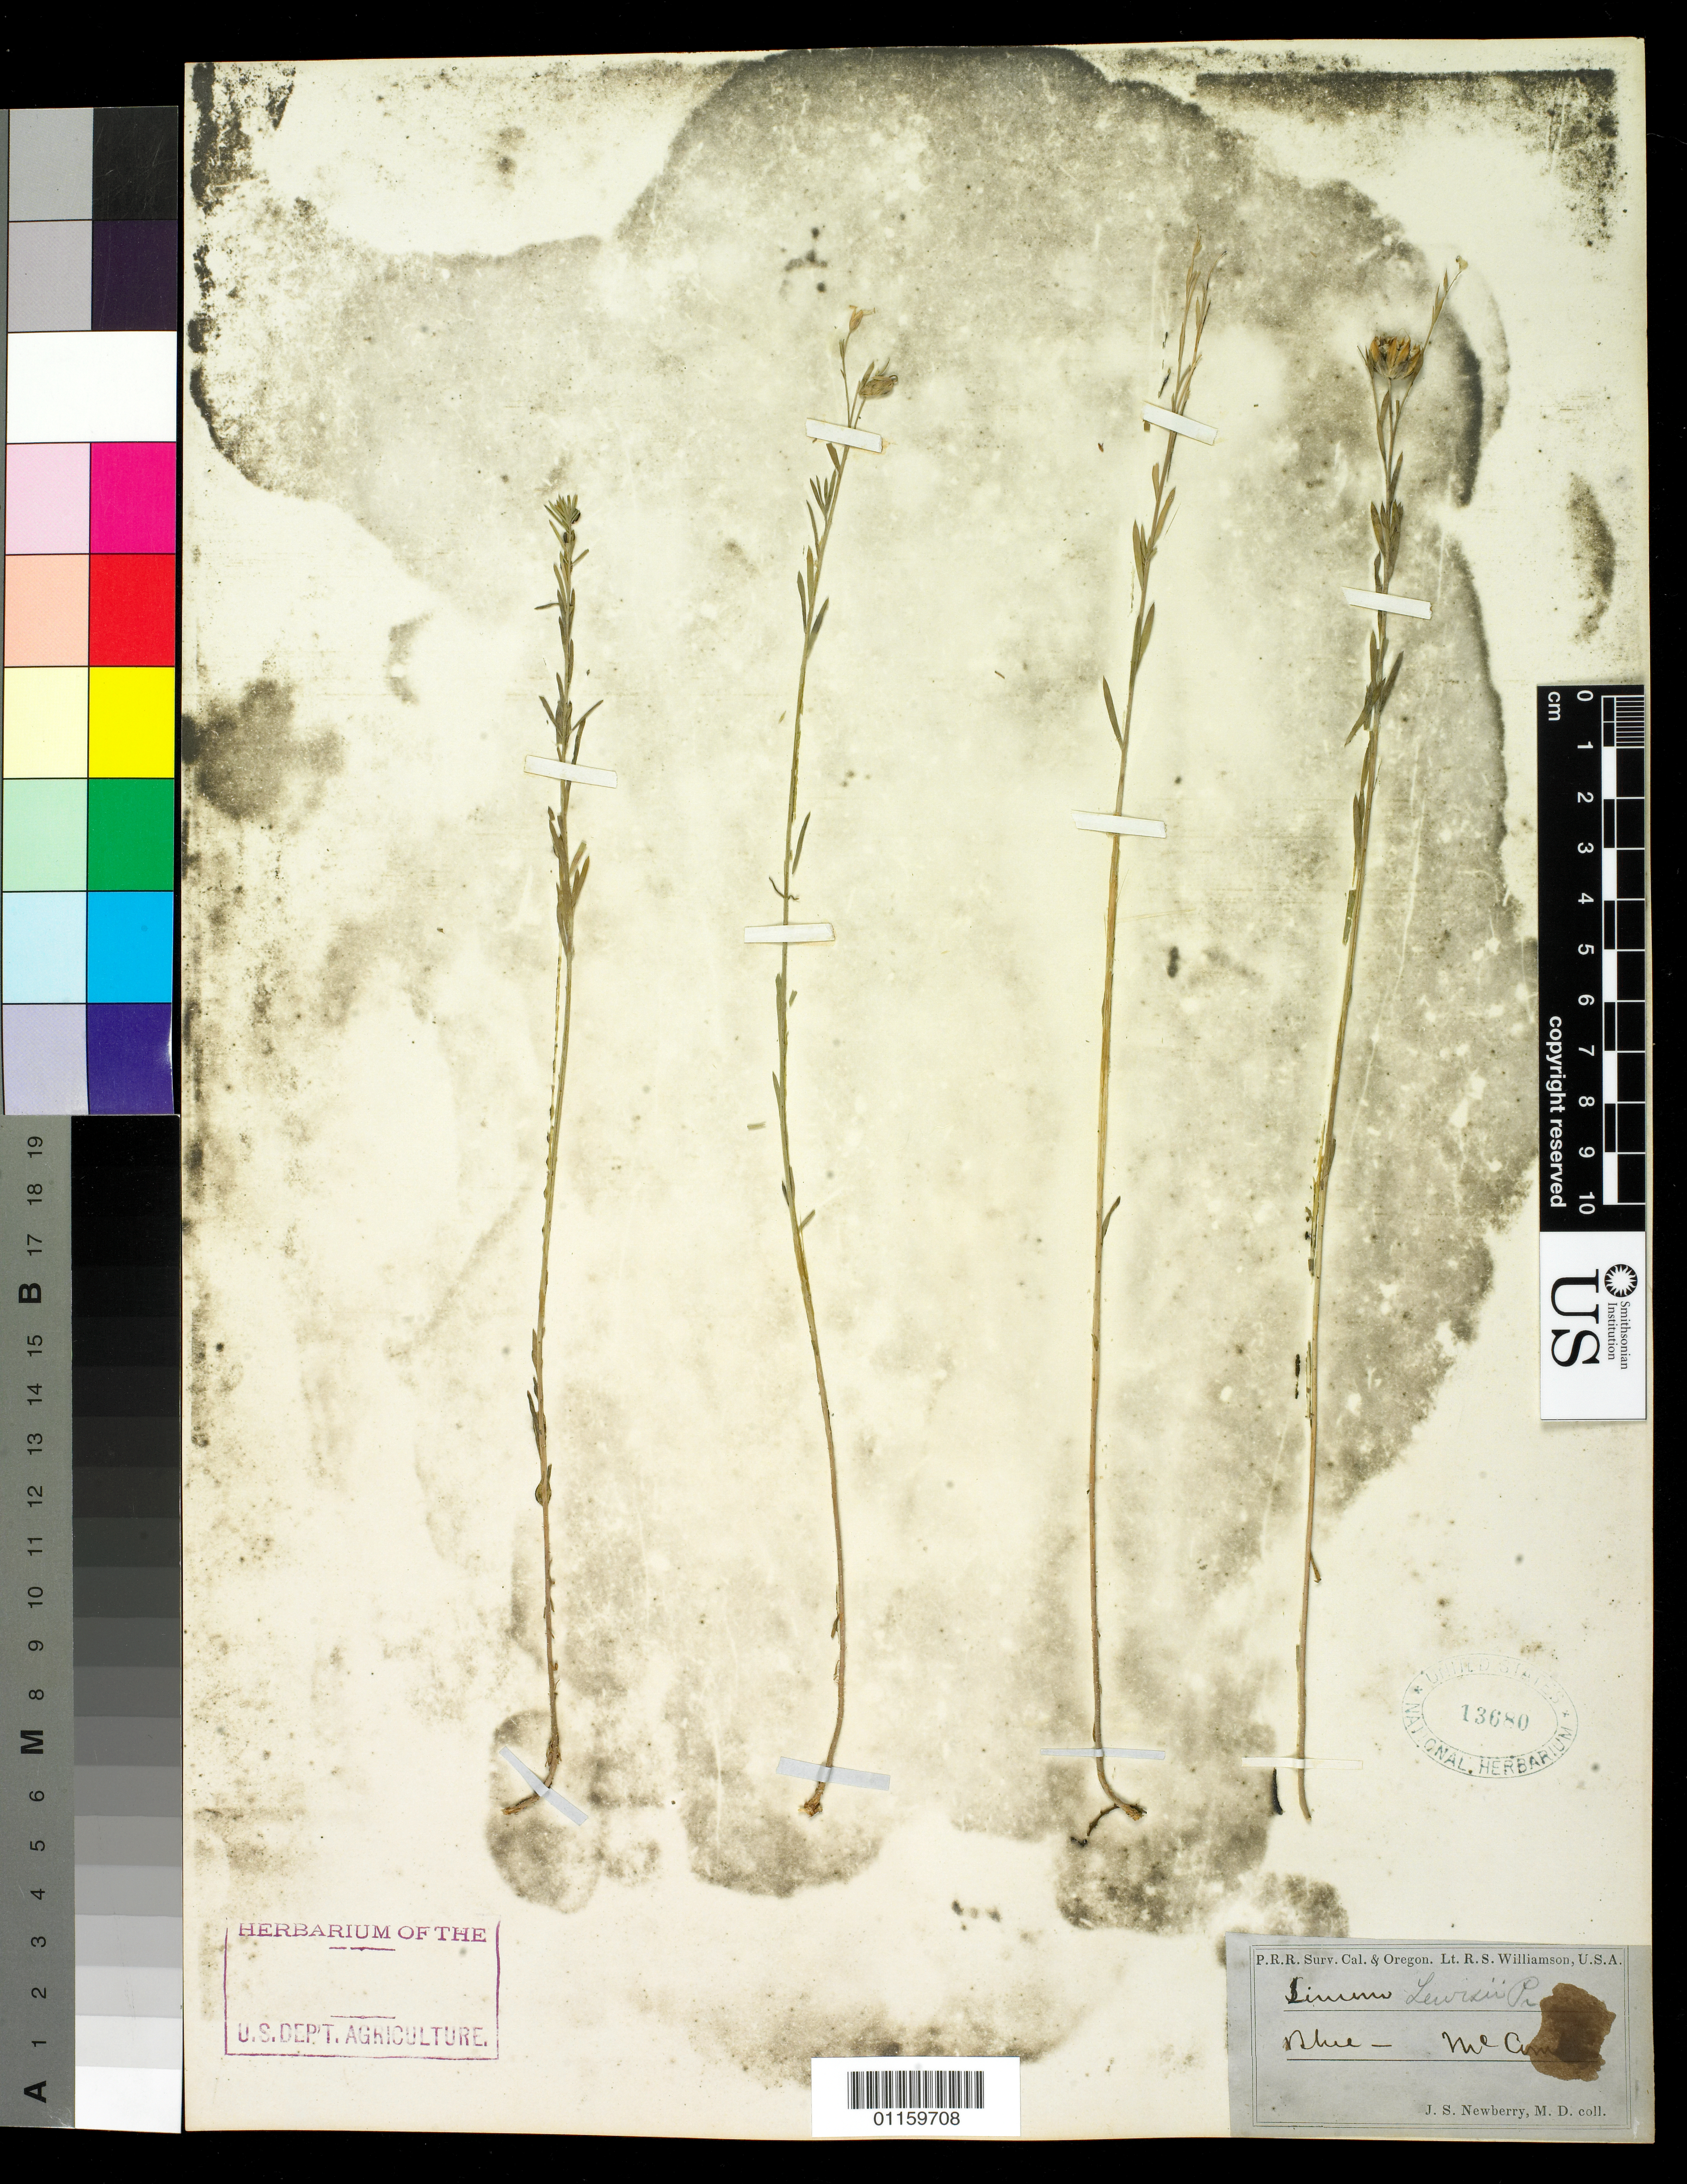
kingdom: Plantae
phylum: Tracheophyta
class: Magnoliopsida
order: Malpighiales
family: Linaceae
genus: Linum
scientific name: Linum lewisii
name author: Pursh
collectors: J. S. Newberry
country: United States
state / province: California / Oregon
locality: McComb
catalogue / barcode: US 13680